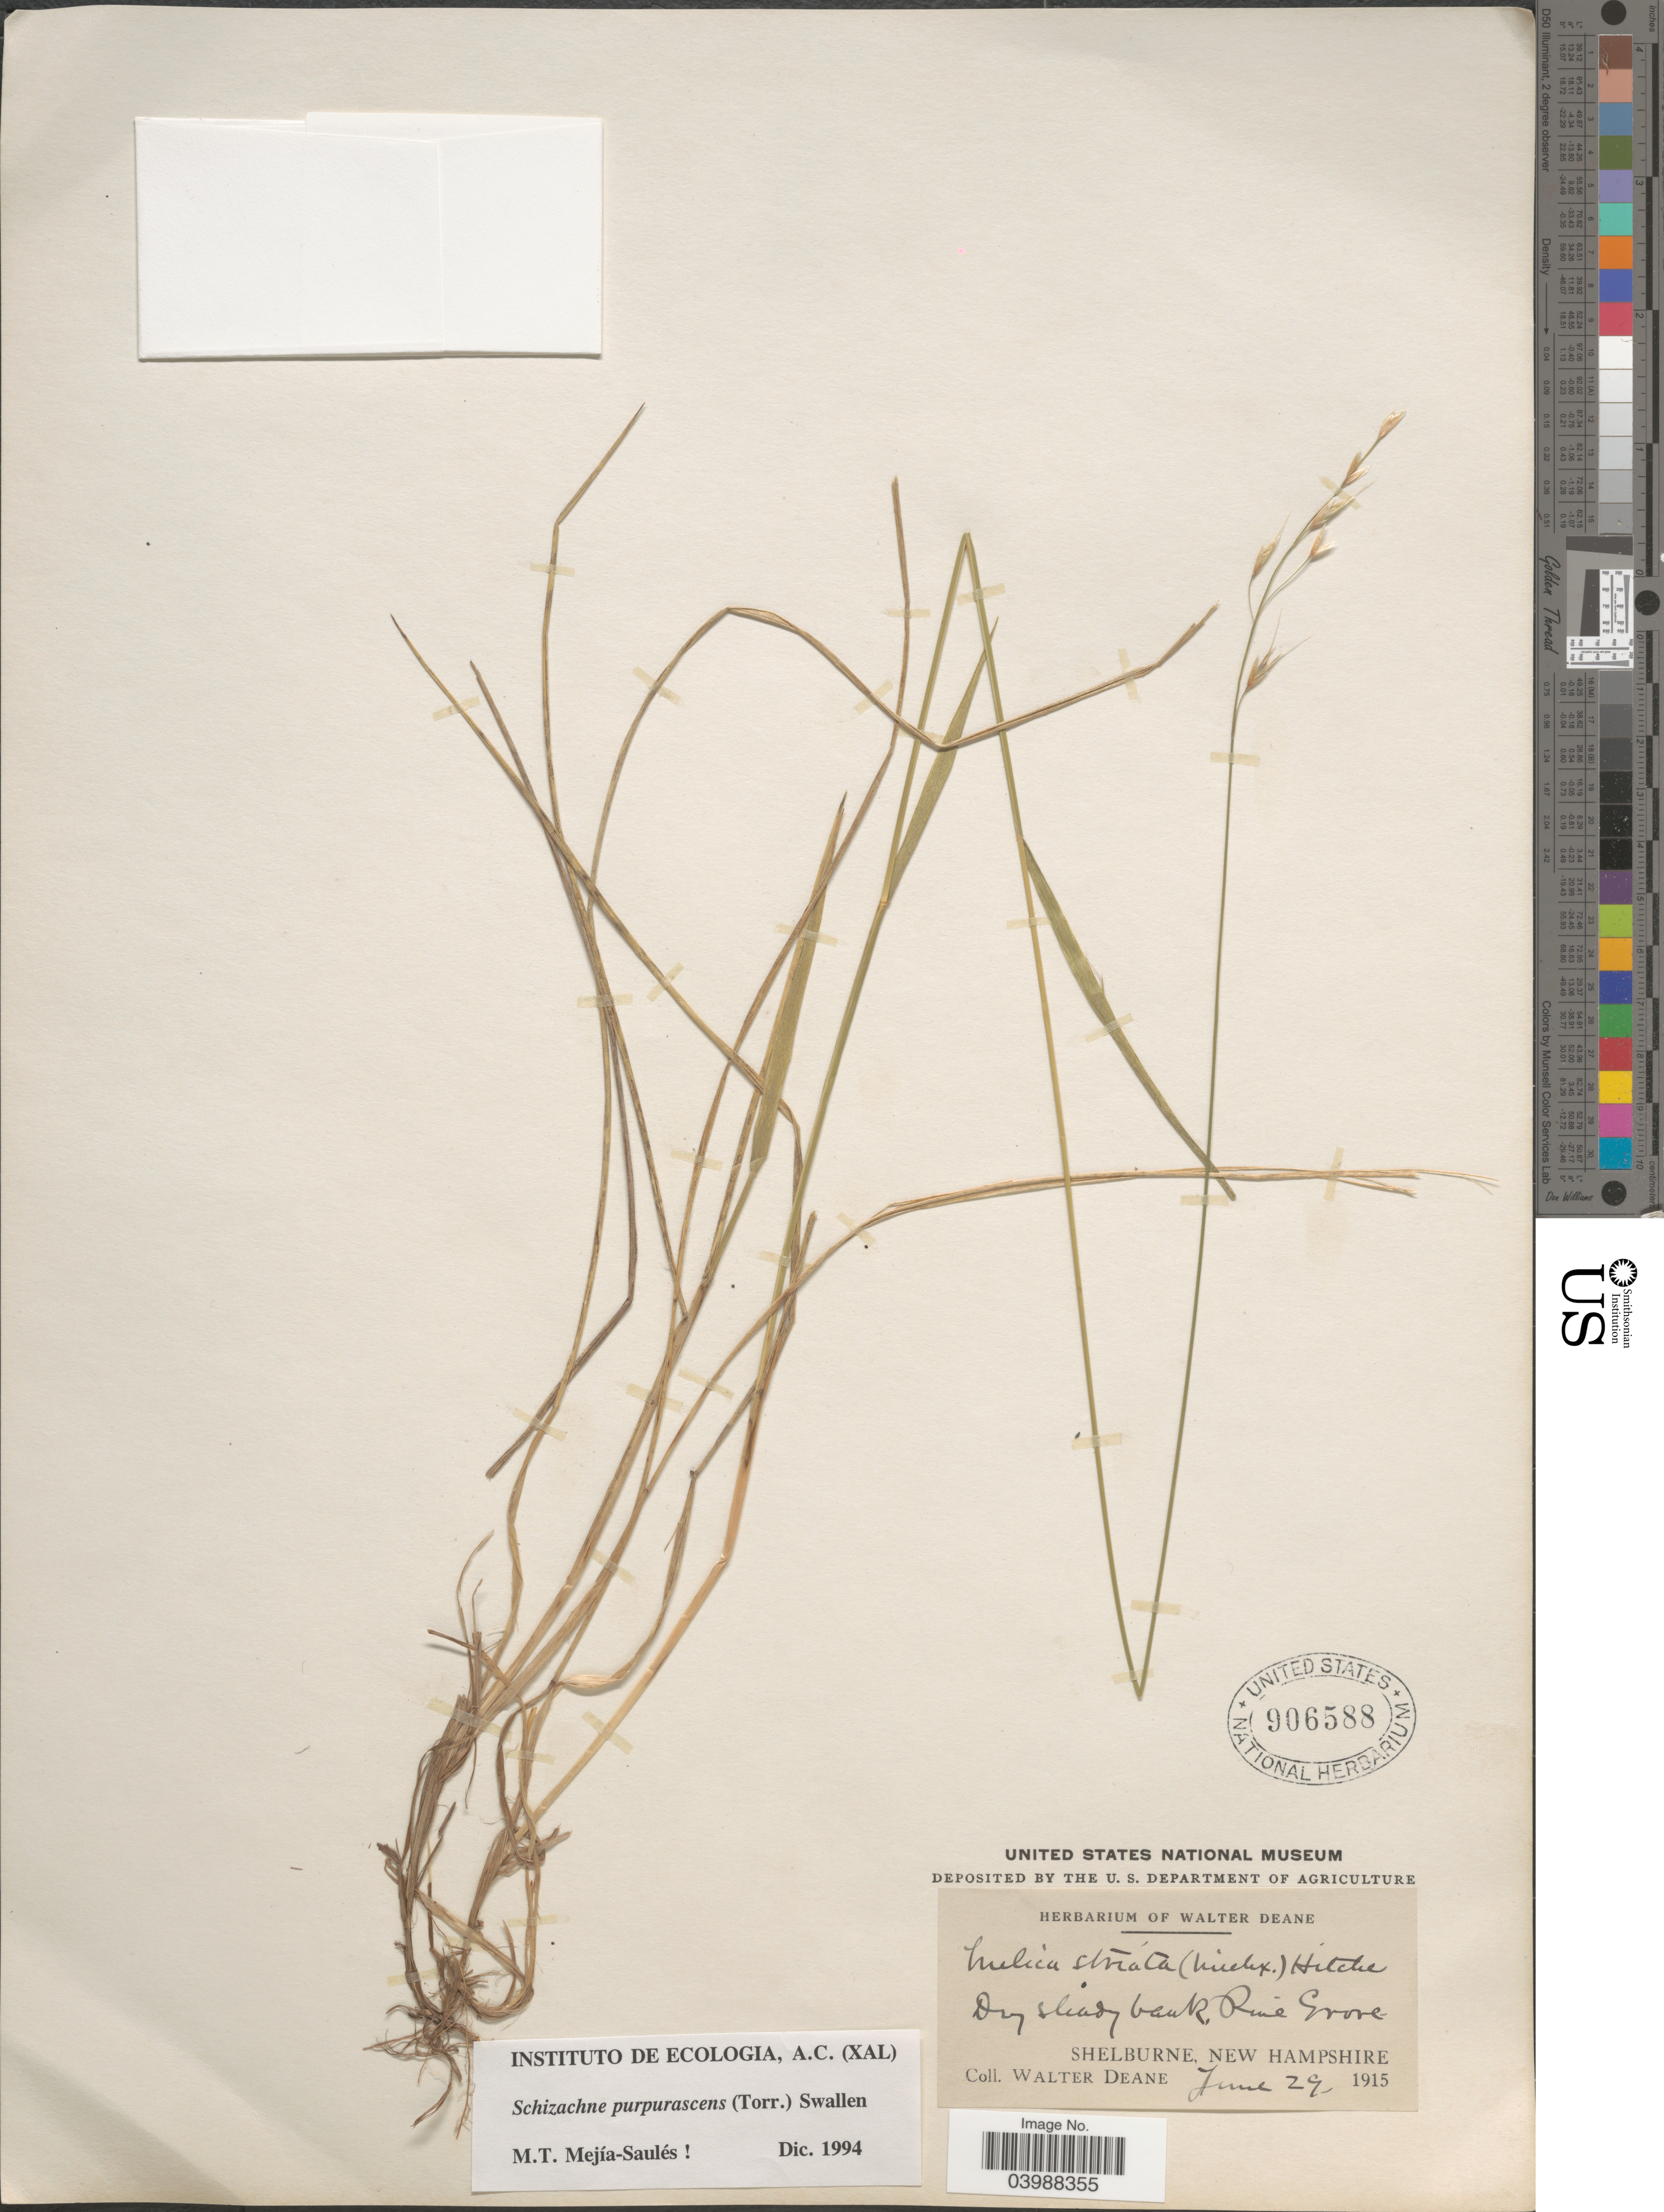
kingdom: Plantae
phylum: Tracheophyta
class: Liliopsida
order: Poales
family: Poaceae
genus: Schizachne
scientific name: Schizachne purpurascens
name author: (Torr.) Swallen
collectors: W. Deane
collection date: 1915-06-29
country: United States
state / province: New Hampshire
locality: Dry shady bank, Pine Grove. Shelburne.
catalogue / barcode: US 906588